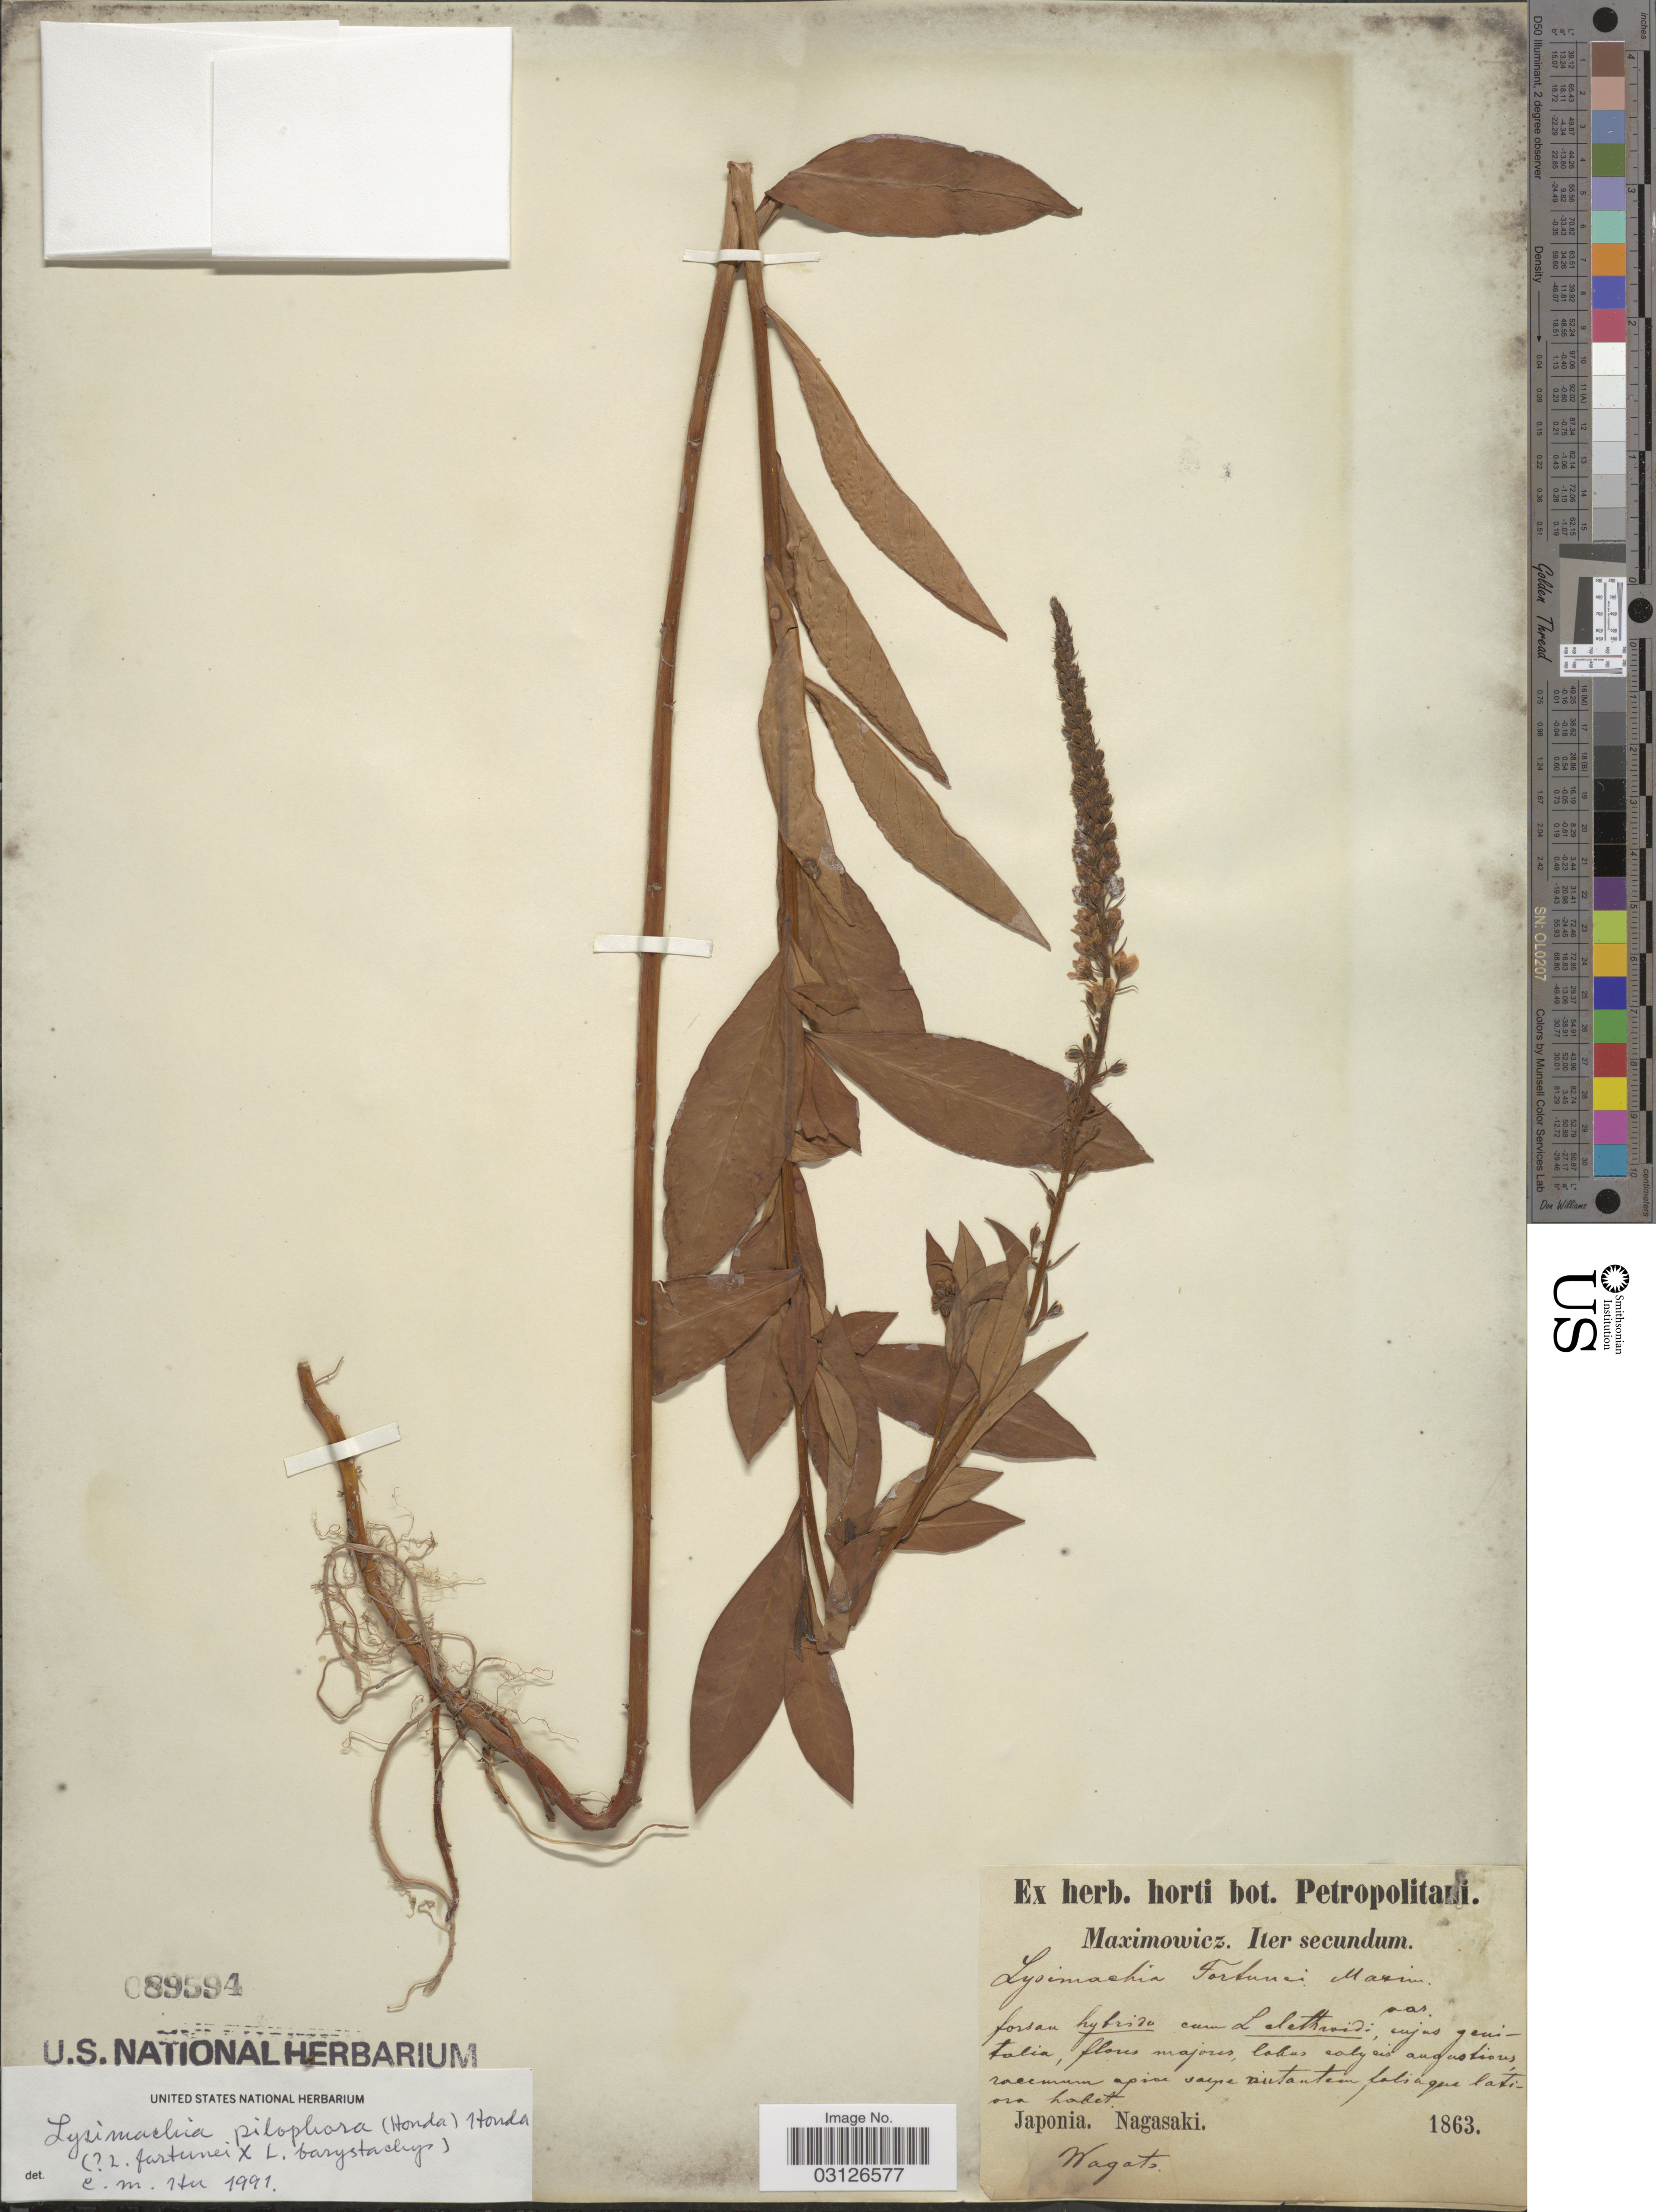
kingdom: Plantae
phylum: Tracheophyta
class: Magnoliopsida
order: Ericales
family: Primulaceae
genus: Lysimachia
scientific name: Lysimachia pilophora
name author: (Honda) Honda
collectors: Maximowicz, --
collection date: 1863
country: Japan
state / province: Nagasaki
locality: Nagato.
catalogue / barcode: US 89594